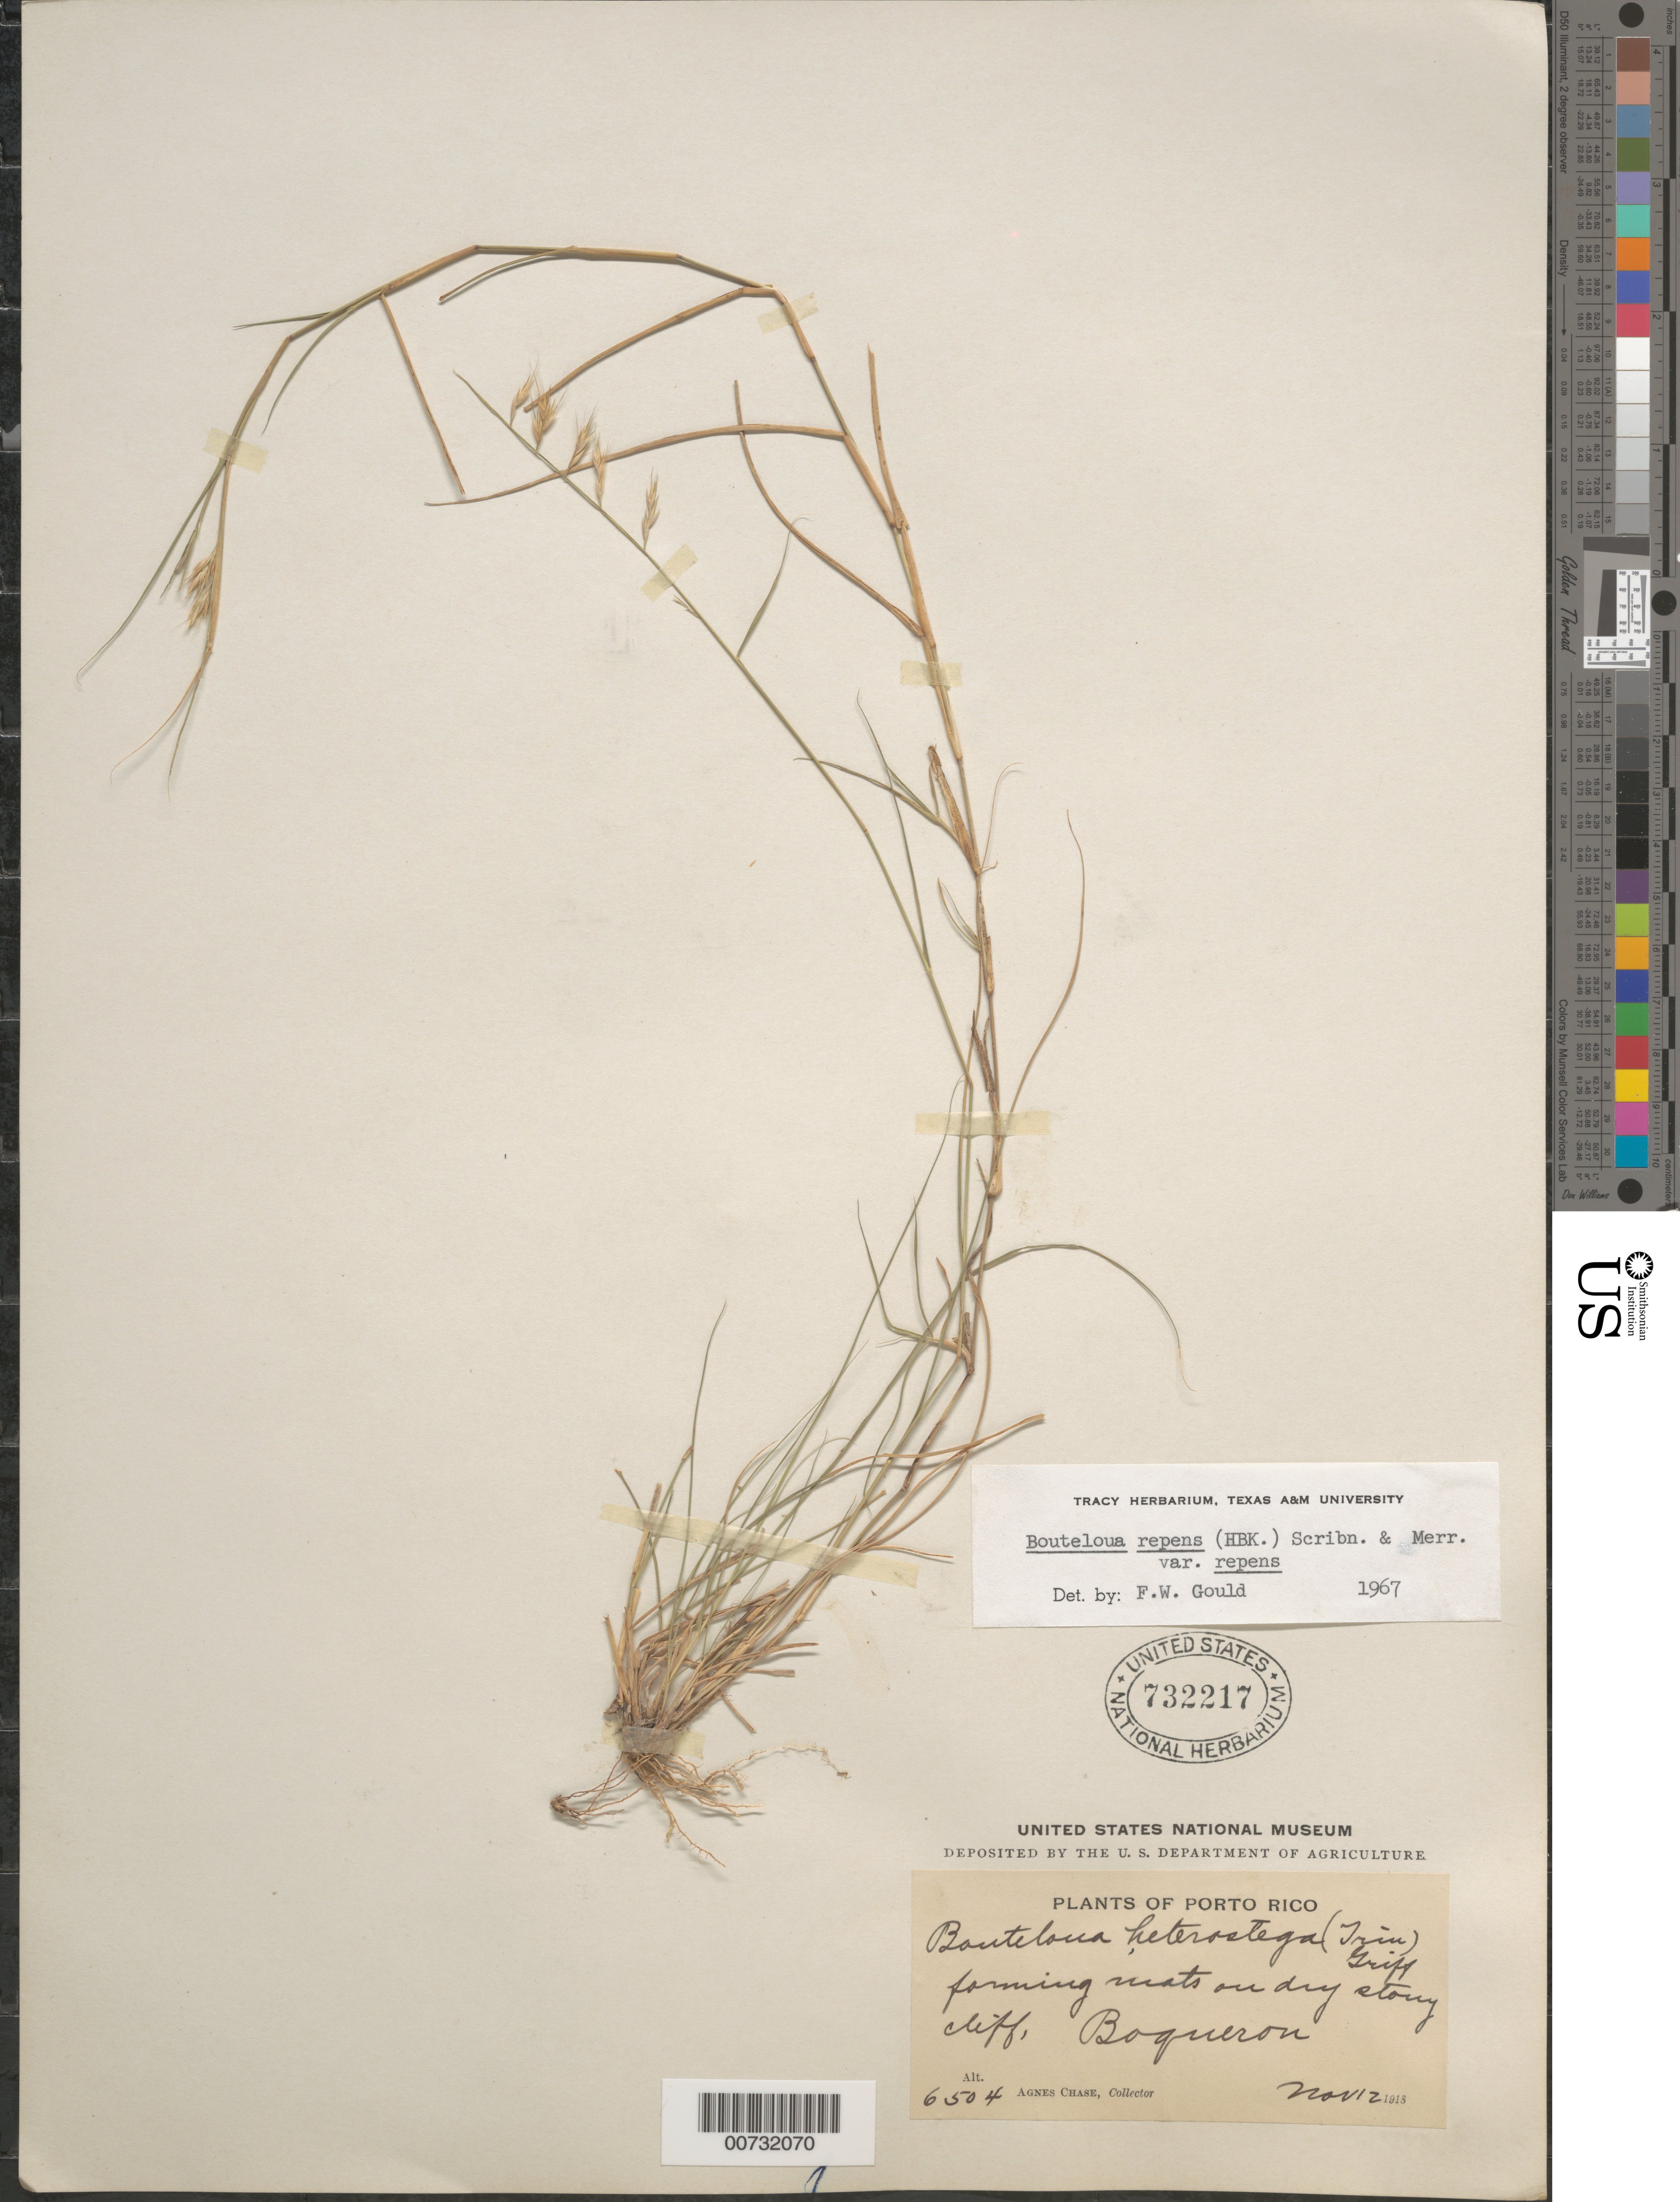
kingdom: Plantae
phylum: Tracheophyta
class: Liliopsida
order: Poales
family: Poaceae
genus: Bouteloua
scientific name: Bouteloua repens (H.B.K.) Scribn. & Merr. var. repens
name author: (Kunth) Scribn. & Merr.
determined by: Gould, F. W.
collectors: A. Chase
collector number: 6504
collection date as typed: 12 Nov 1913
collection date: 1913-11-12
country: Puerto Rico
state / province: Cabo Rojo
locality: Boqueron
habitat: Forming mats on dry stony cliff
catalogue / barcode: US 732217